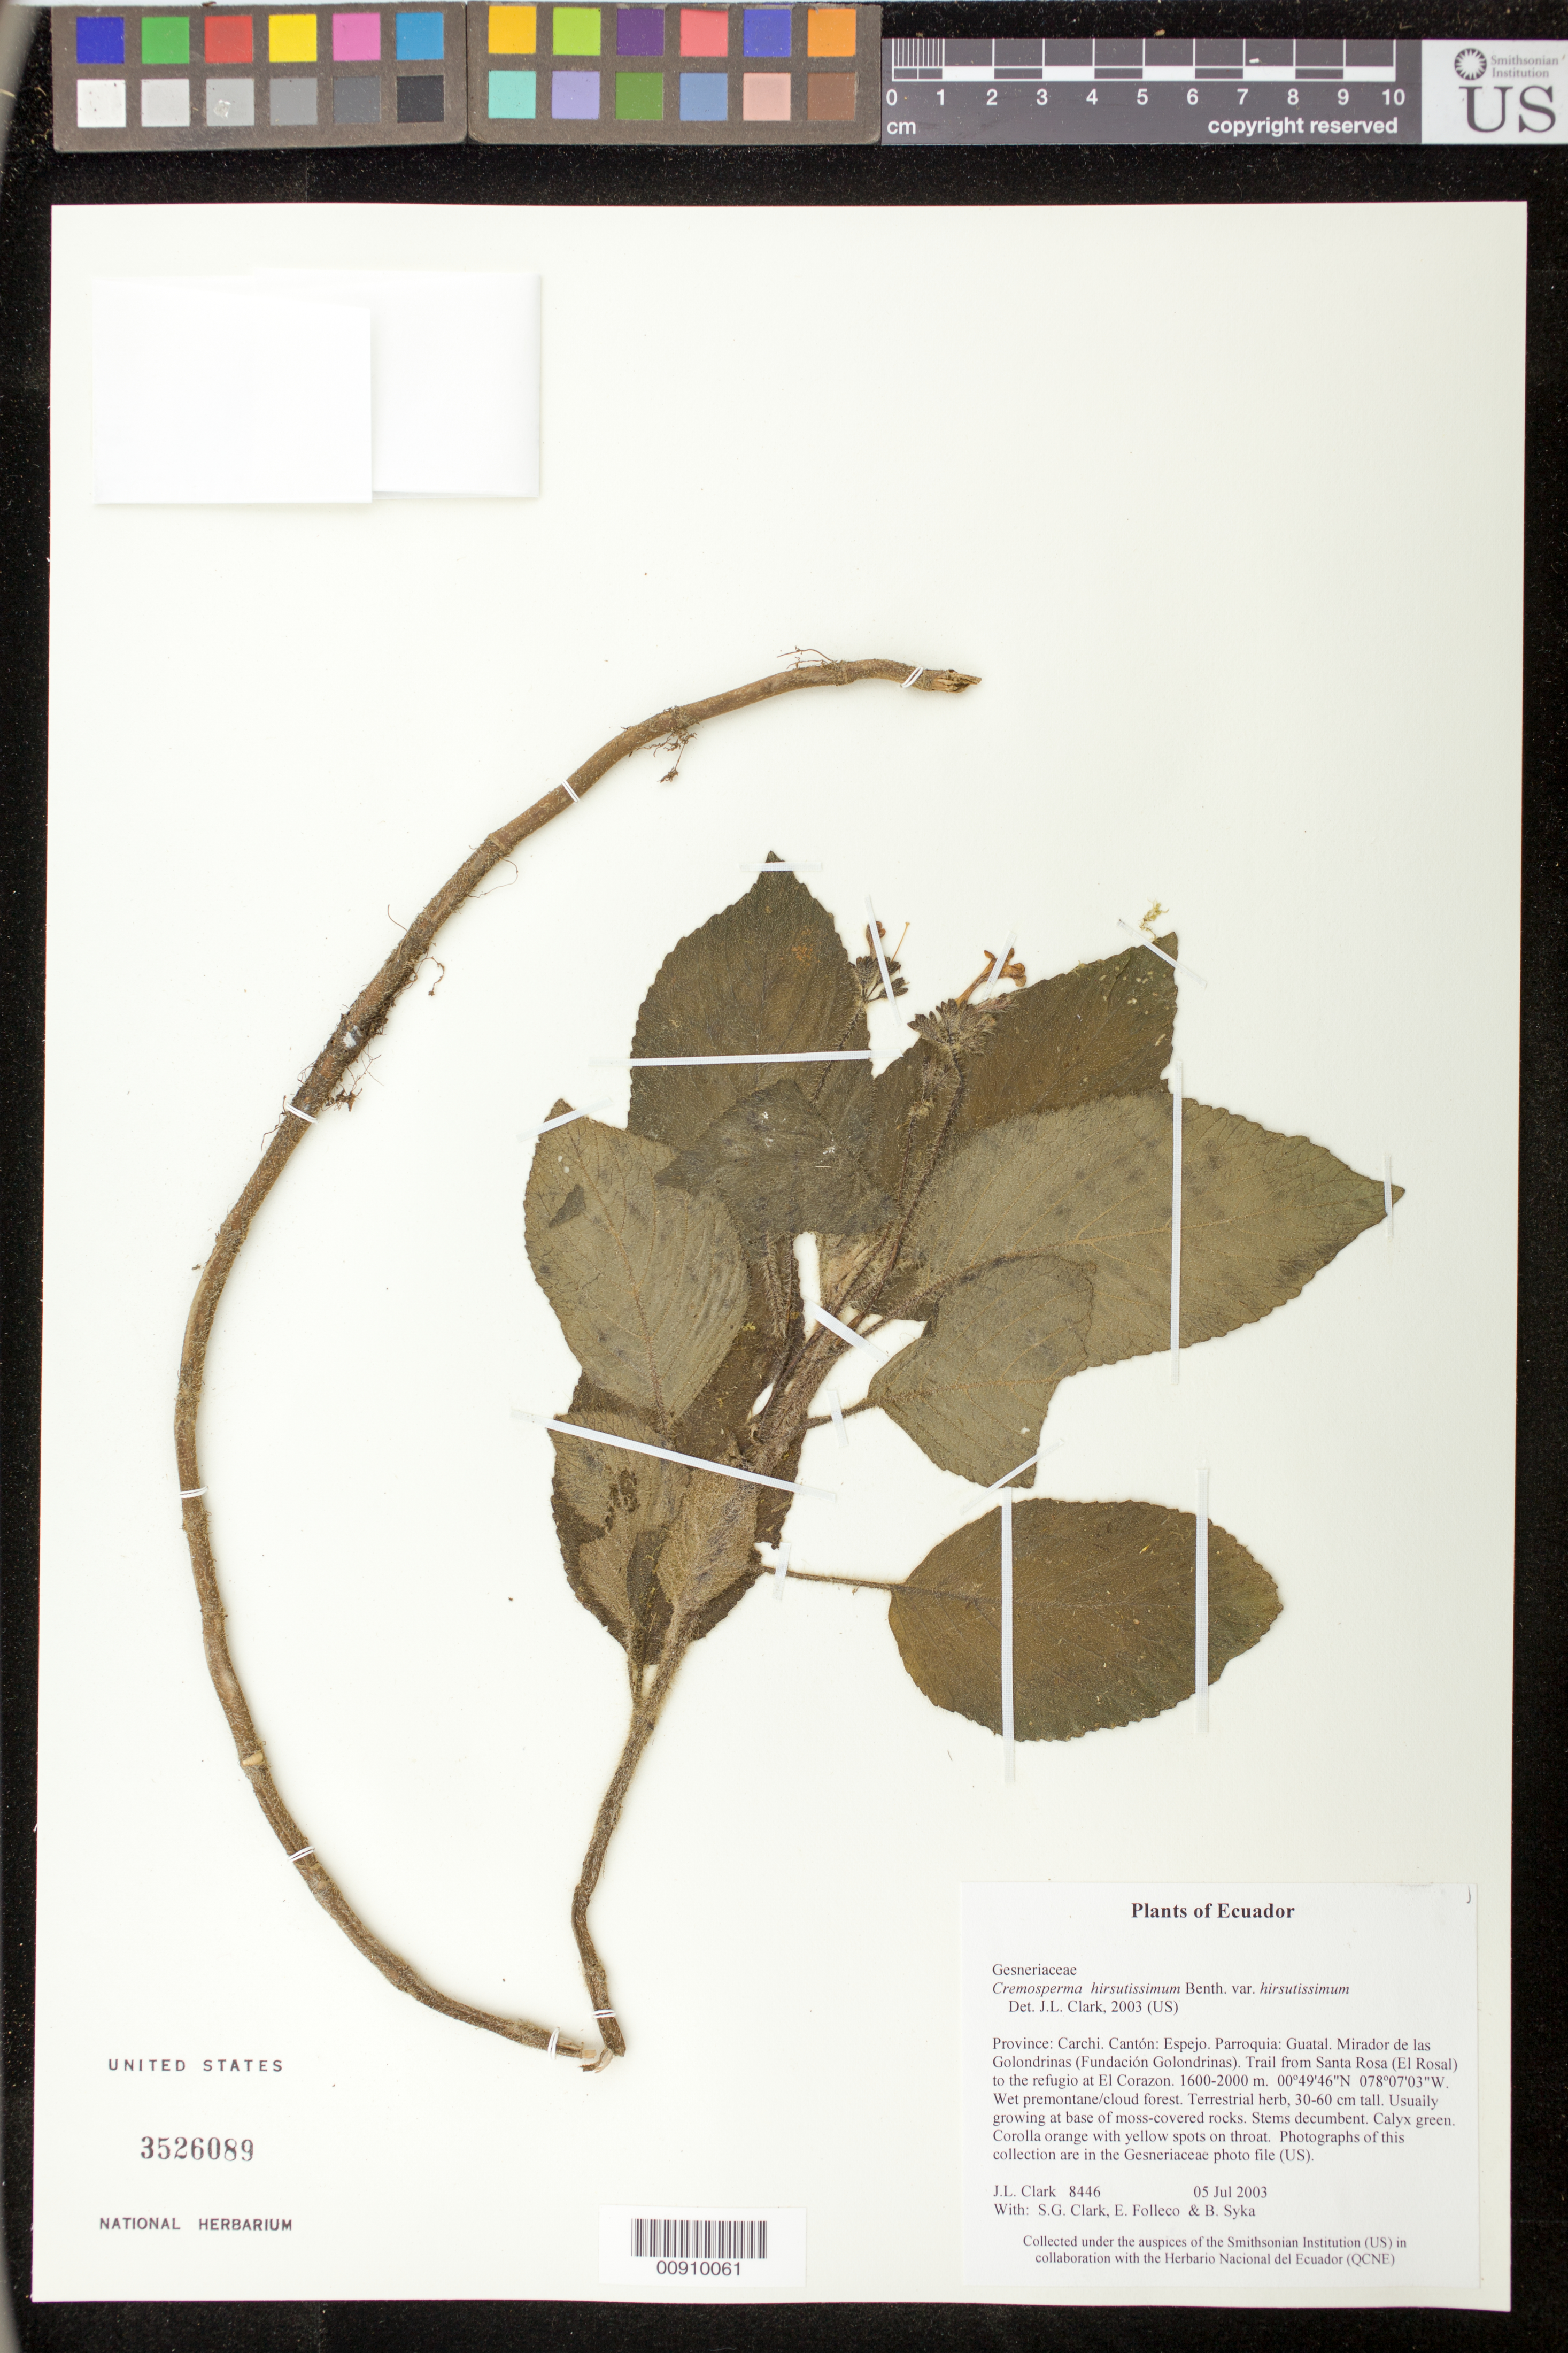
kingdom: Plantae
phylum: Tracheophyta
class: Magnoliopsida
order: Lamiales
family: Gesneriaceae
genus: Cremosperma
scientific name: Cremosperma hirsutissimum var. hirsutissimum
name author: Benth.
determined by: Clark, J. L., (SEL), The Marie Selby Botanical Garden (UNITED STATES)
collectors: J. L. Clark, S. G. Clark, E. Folleco & B. Syka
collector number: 8446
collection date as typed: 05 Jul 2003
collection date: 2003-07-05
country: Ecuador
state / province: Carchi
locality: Espejo. Parroquia: Guatal. Mirador de las Golondrinas (Fundación Golondrinas). Trail from Santa Rosa (El Rosal) to the refugio at El Corazon.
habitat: Wet premontane/cloud forest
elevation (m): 1600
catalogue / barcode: US 3526089